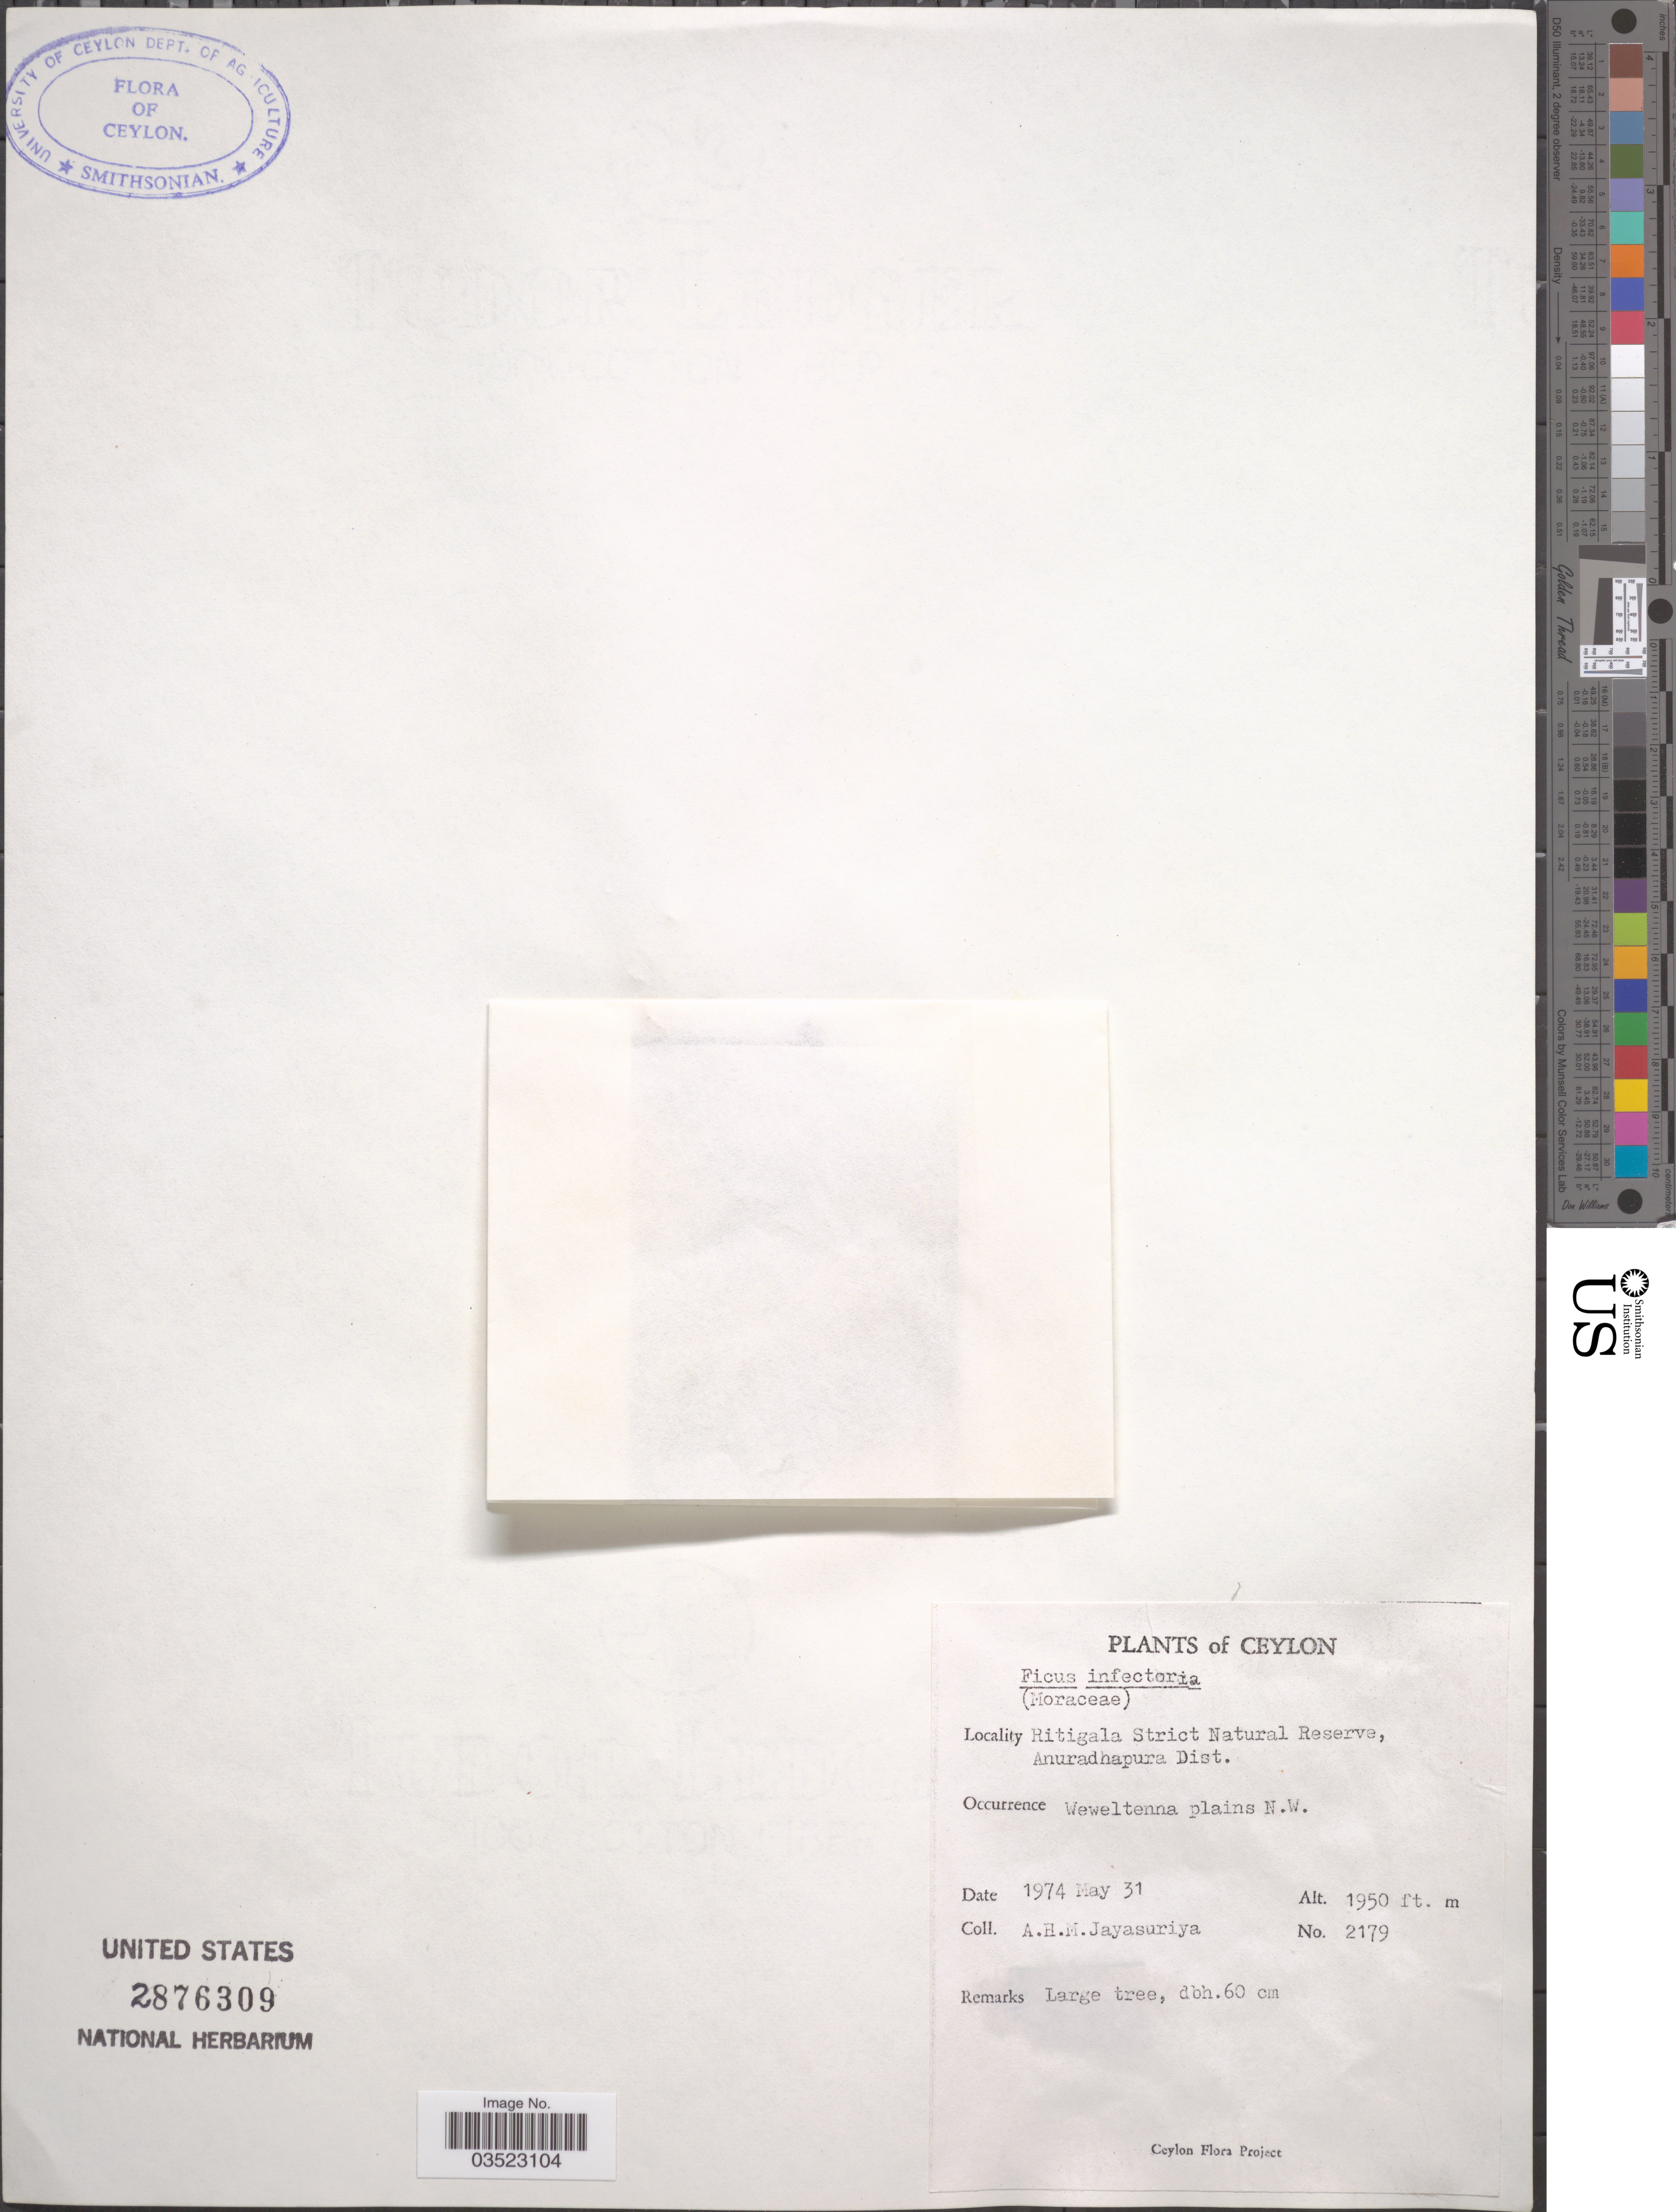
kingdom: Plantae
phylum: Tracheophyta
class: Magnoliopsida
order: Rosales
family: Moraceae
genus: Ficus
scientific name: Ficus virens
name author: Aiton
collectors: A. H. Jayasuriya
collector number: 2179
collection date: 1974-05-31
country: Sri Lanka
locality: Ceylon. Ritigala Strict Natural Reserve, Anuradhapura Dist. Weweltenna plains N.W.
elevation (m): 594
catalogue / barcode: US 2876309